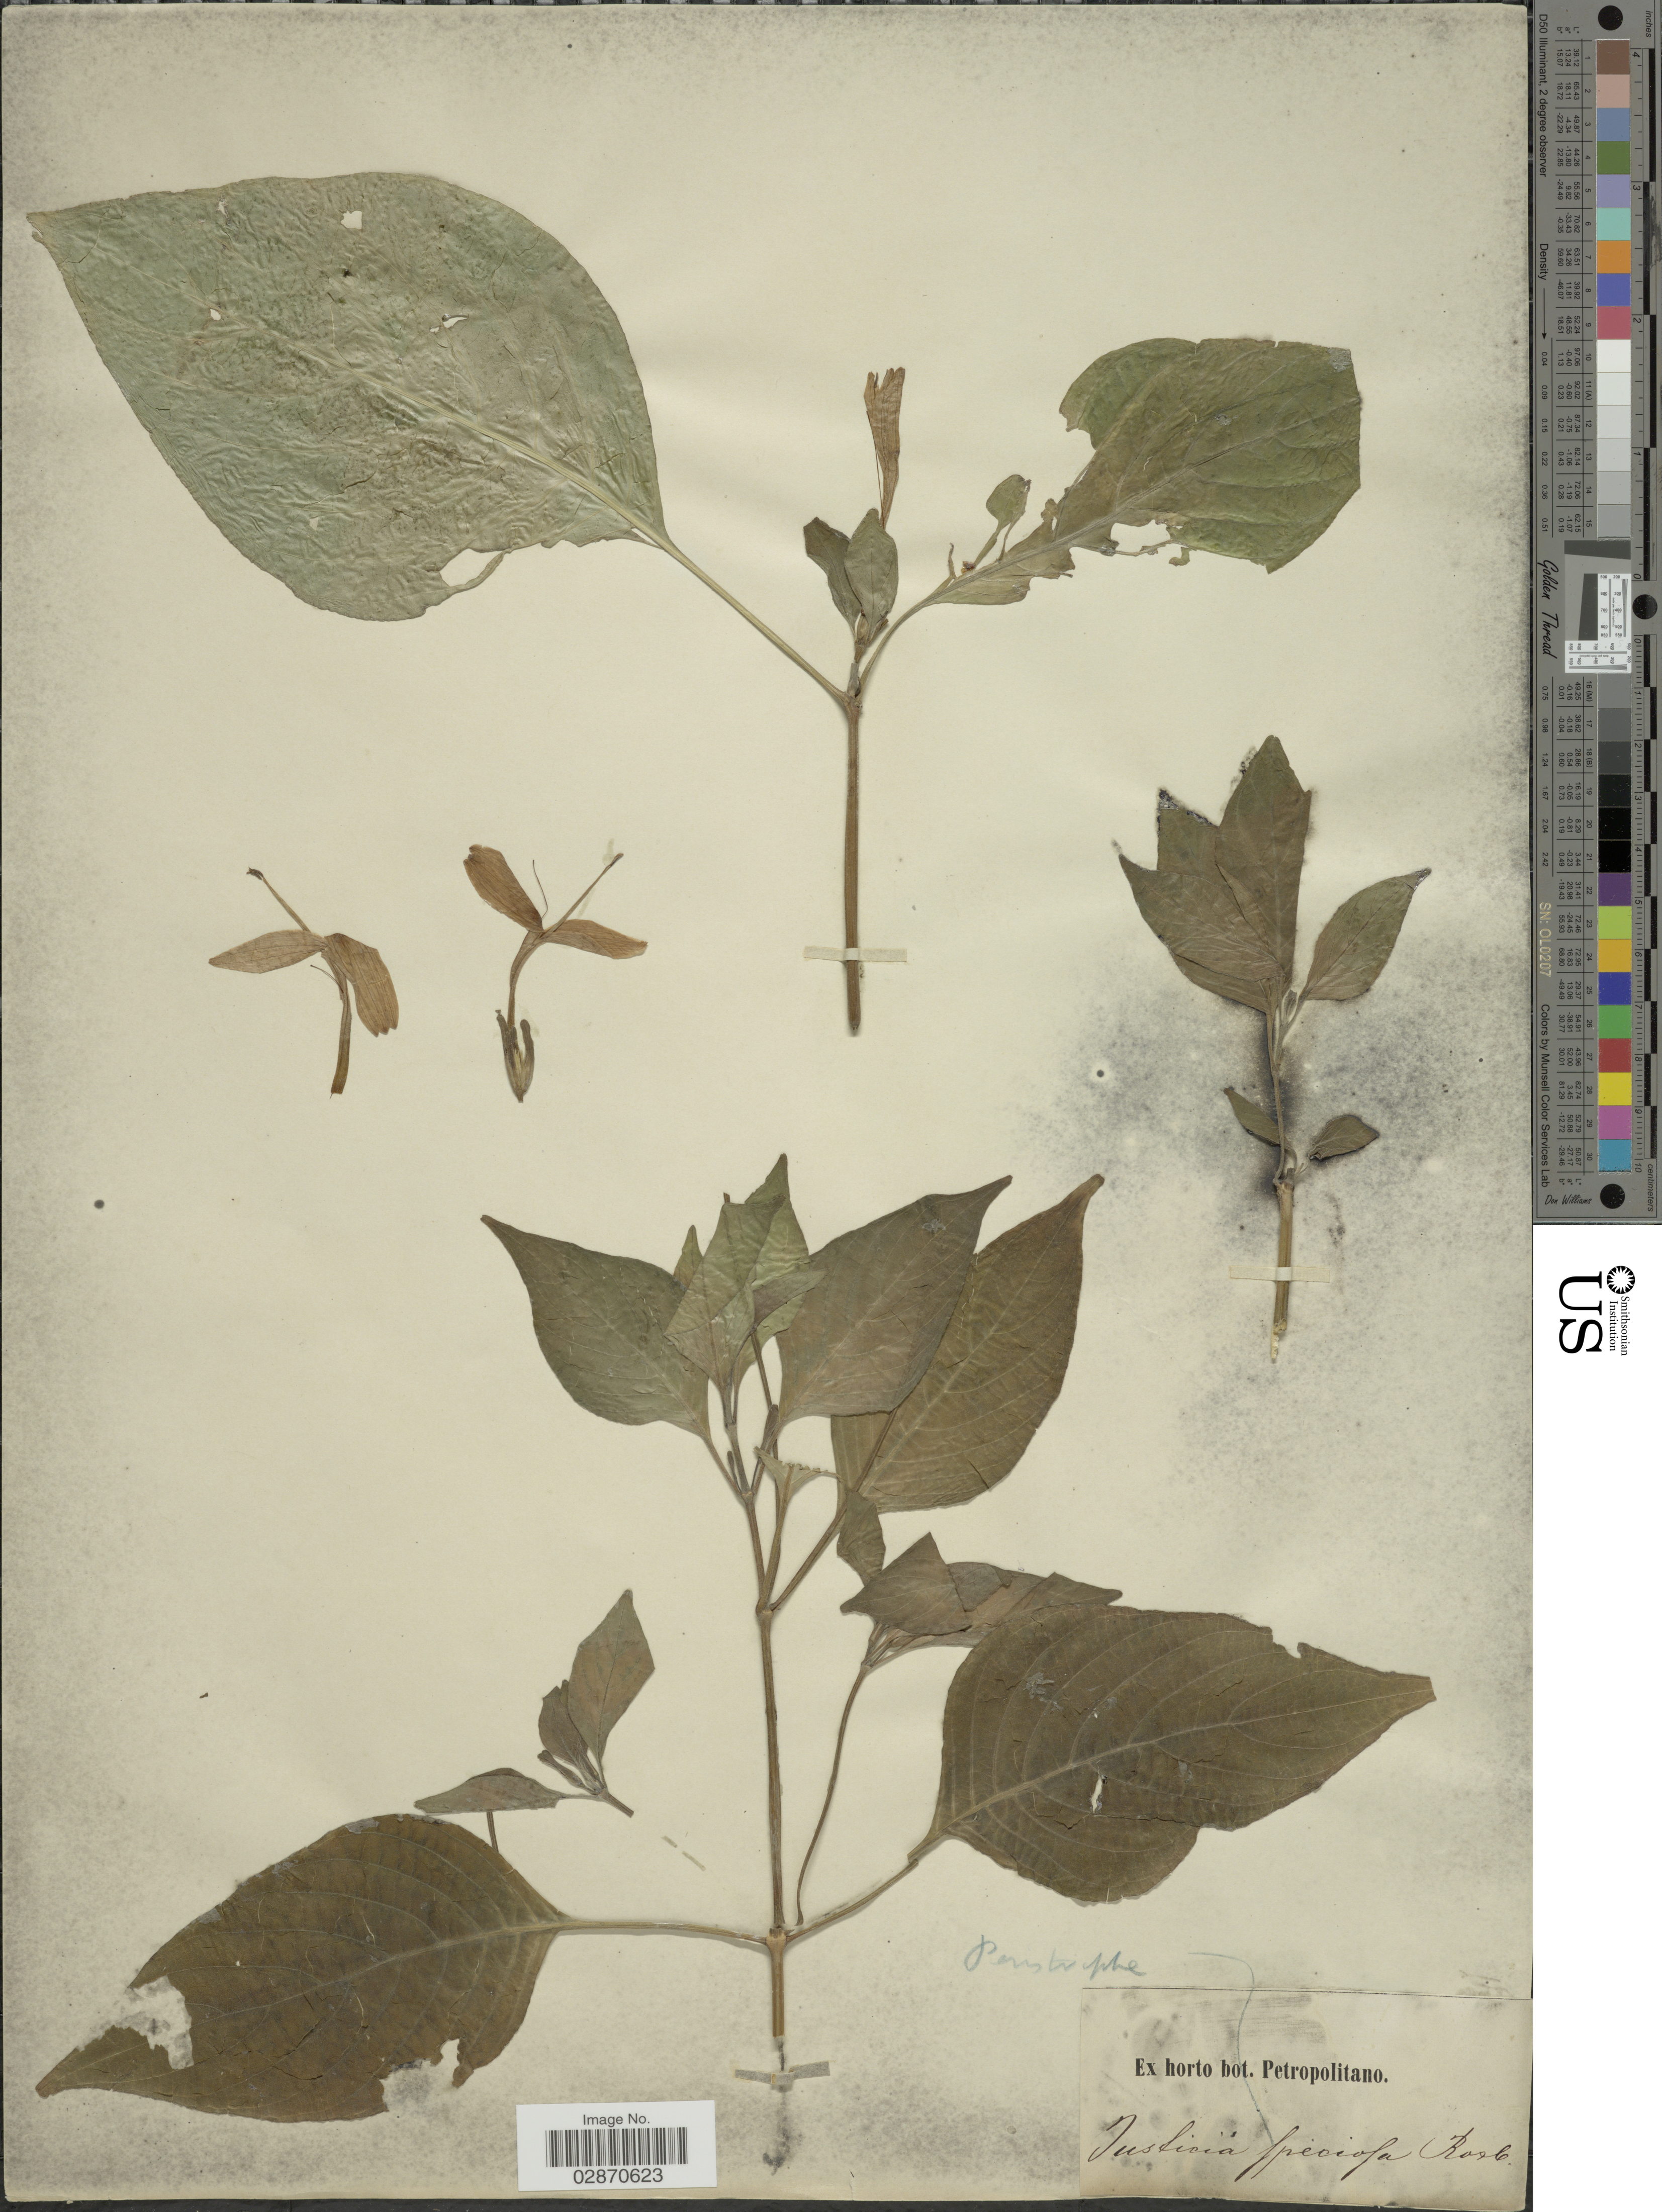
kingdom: Plantae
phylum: Tracheophyta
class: Magnoliopsida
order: Lamiales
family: Acanthaceae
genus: Peristrophe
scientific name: Peristrophe speciosa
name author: Nees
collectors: ex Horto Bot. Petropolitano